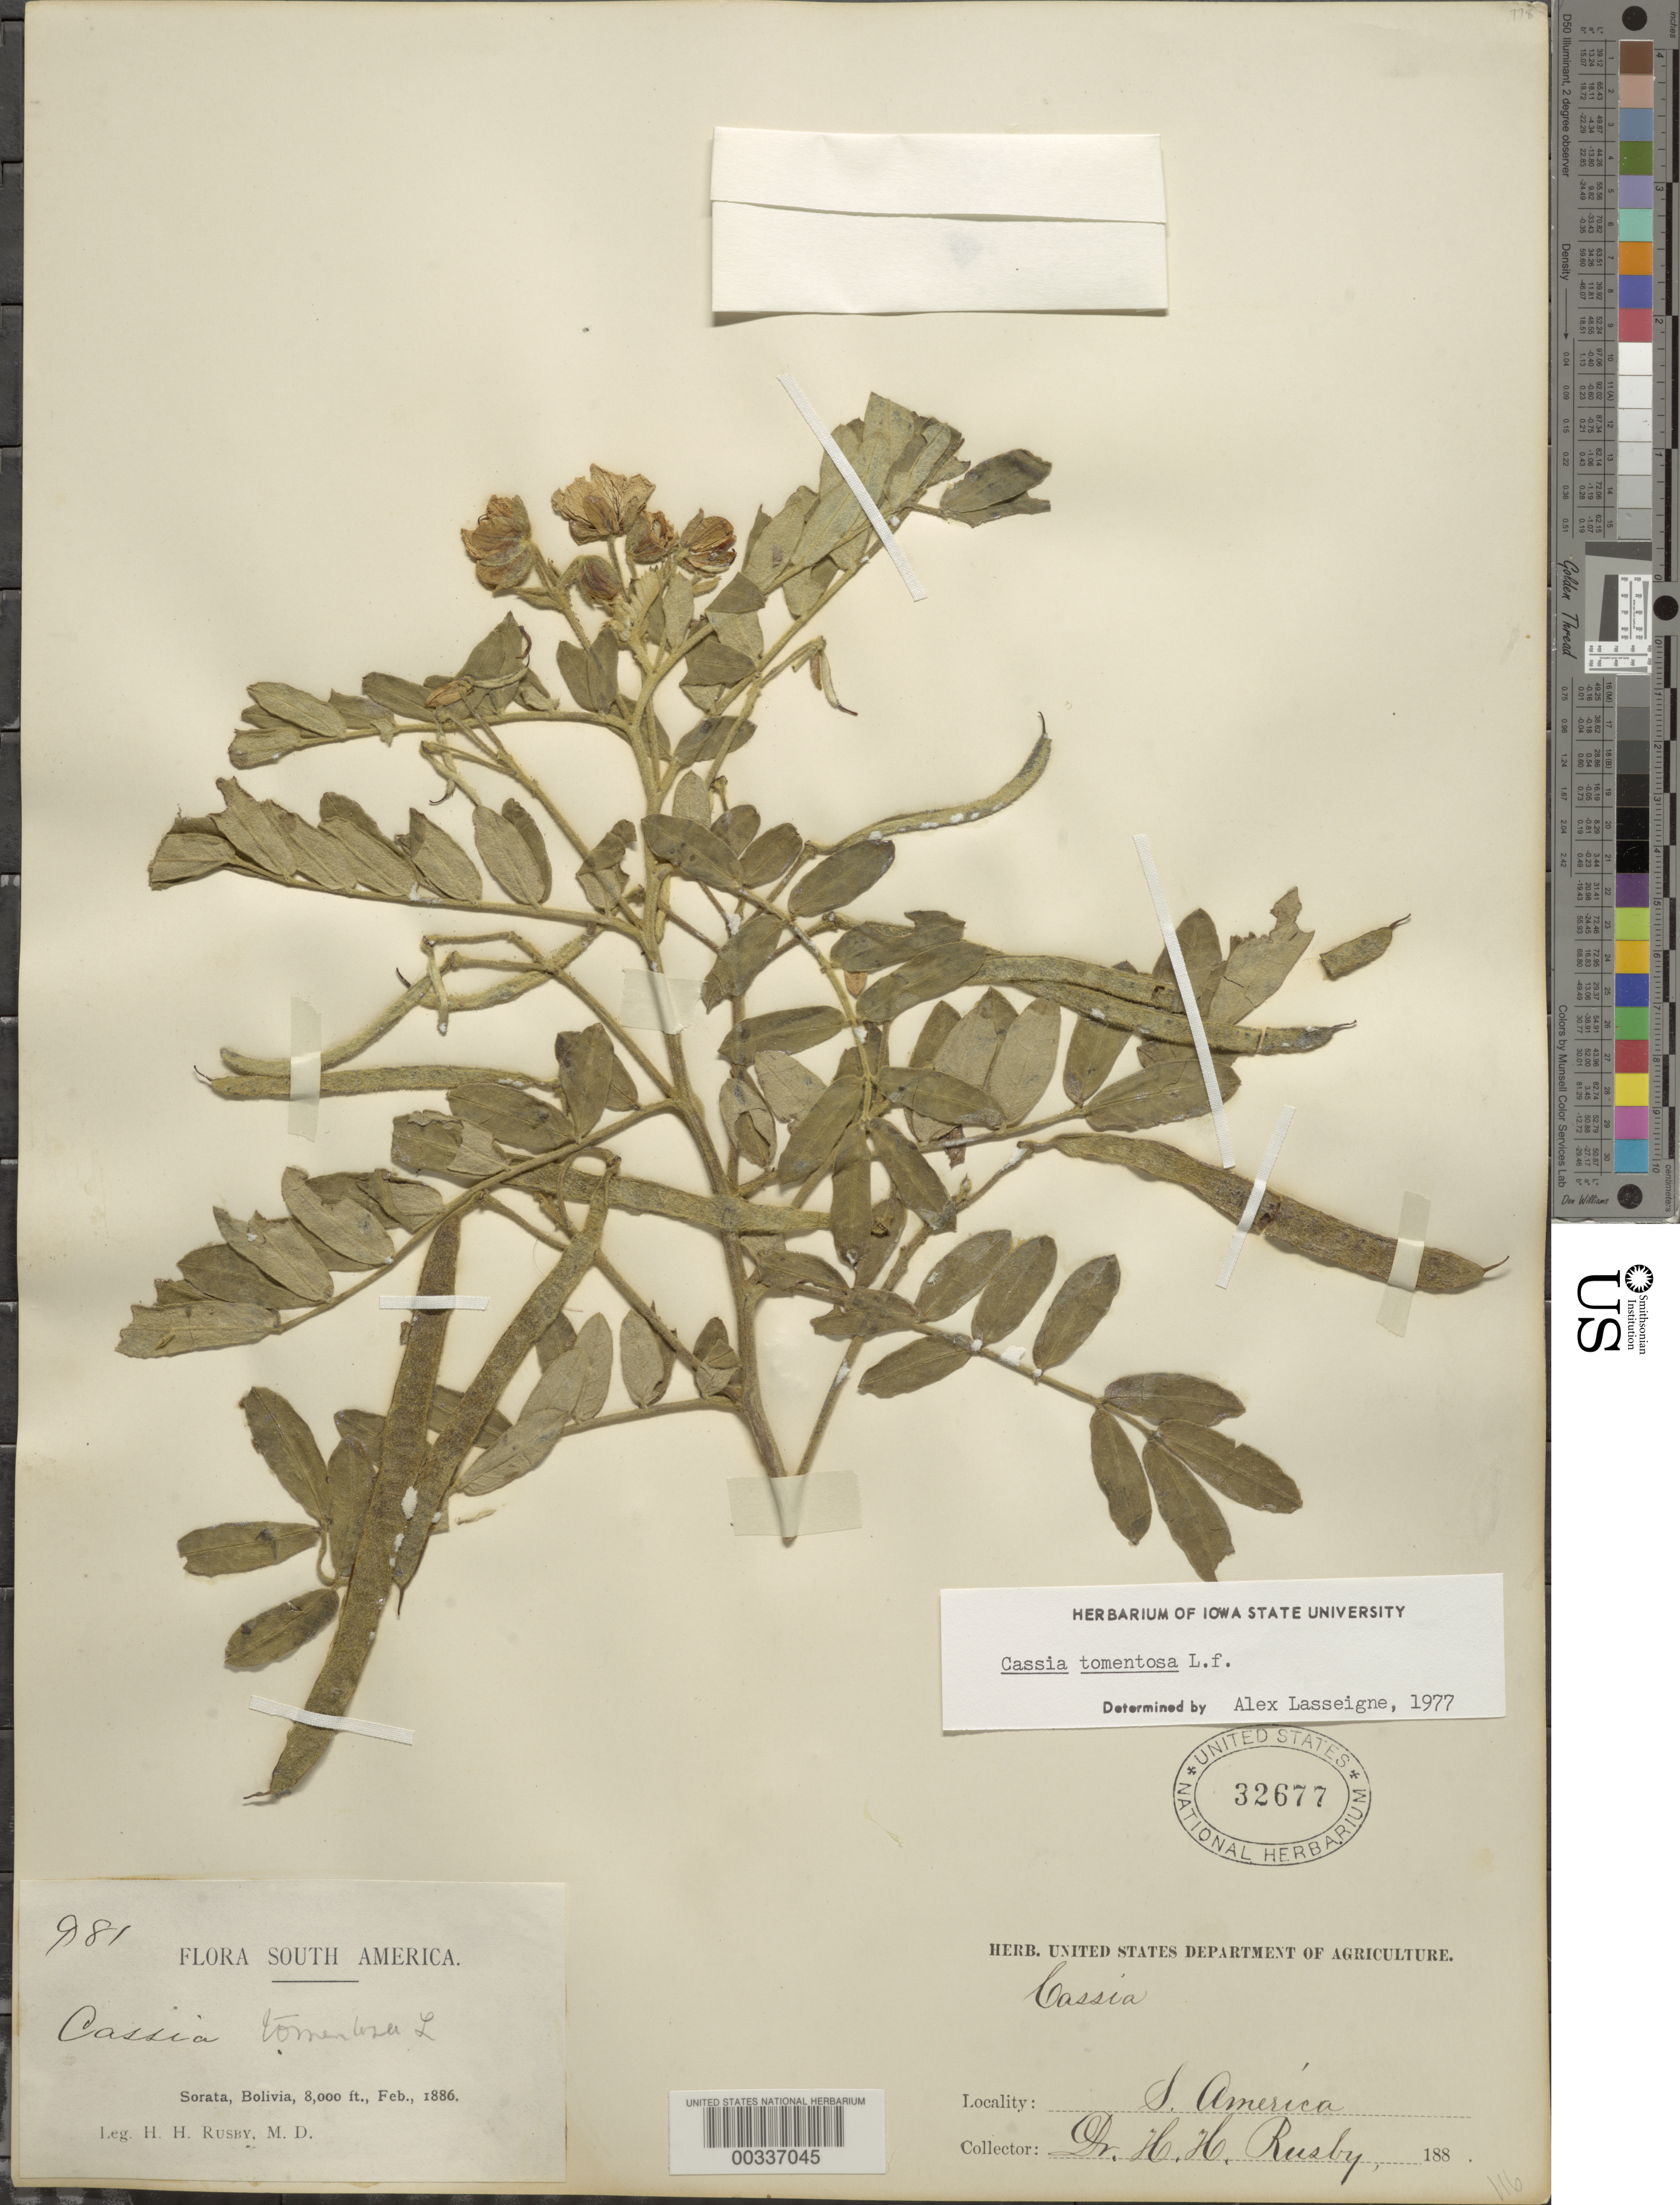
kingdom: Plantae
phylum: Tracheophyta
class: Magnoliopsida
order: Fabales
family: Fabaceae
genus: Senna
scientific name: Senna multiglandulosa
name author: (Jacq.) H.S. Irwin & Barneby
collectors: H. H. Rusby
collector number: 981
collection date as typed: Feb., 1886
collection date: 1886-02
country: Bolivia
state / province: La Páz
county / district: Larecaja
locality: Sorata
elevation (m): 2438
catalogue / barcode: US 32677